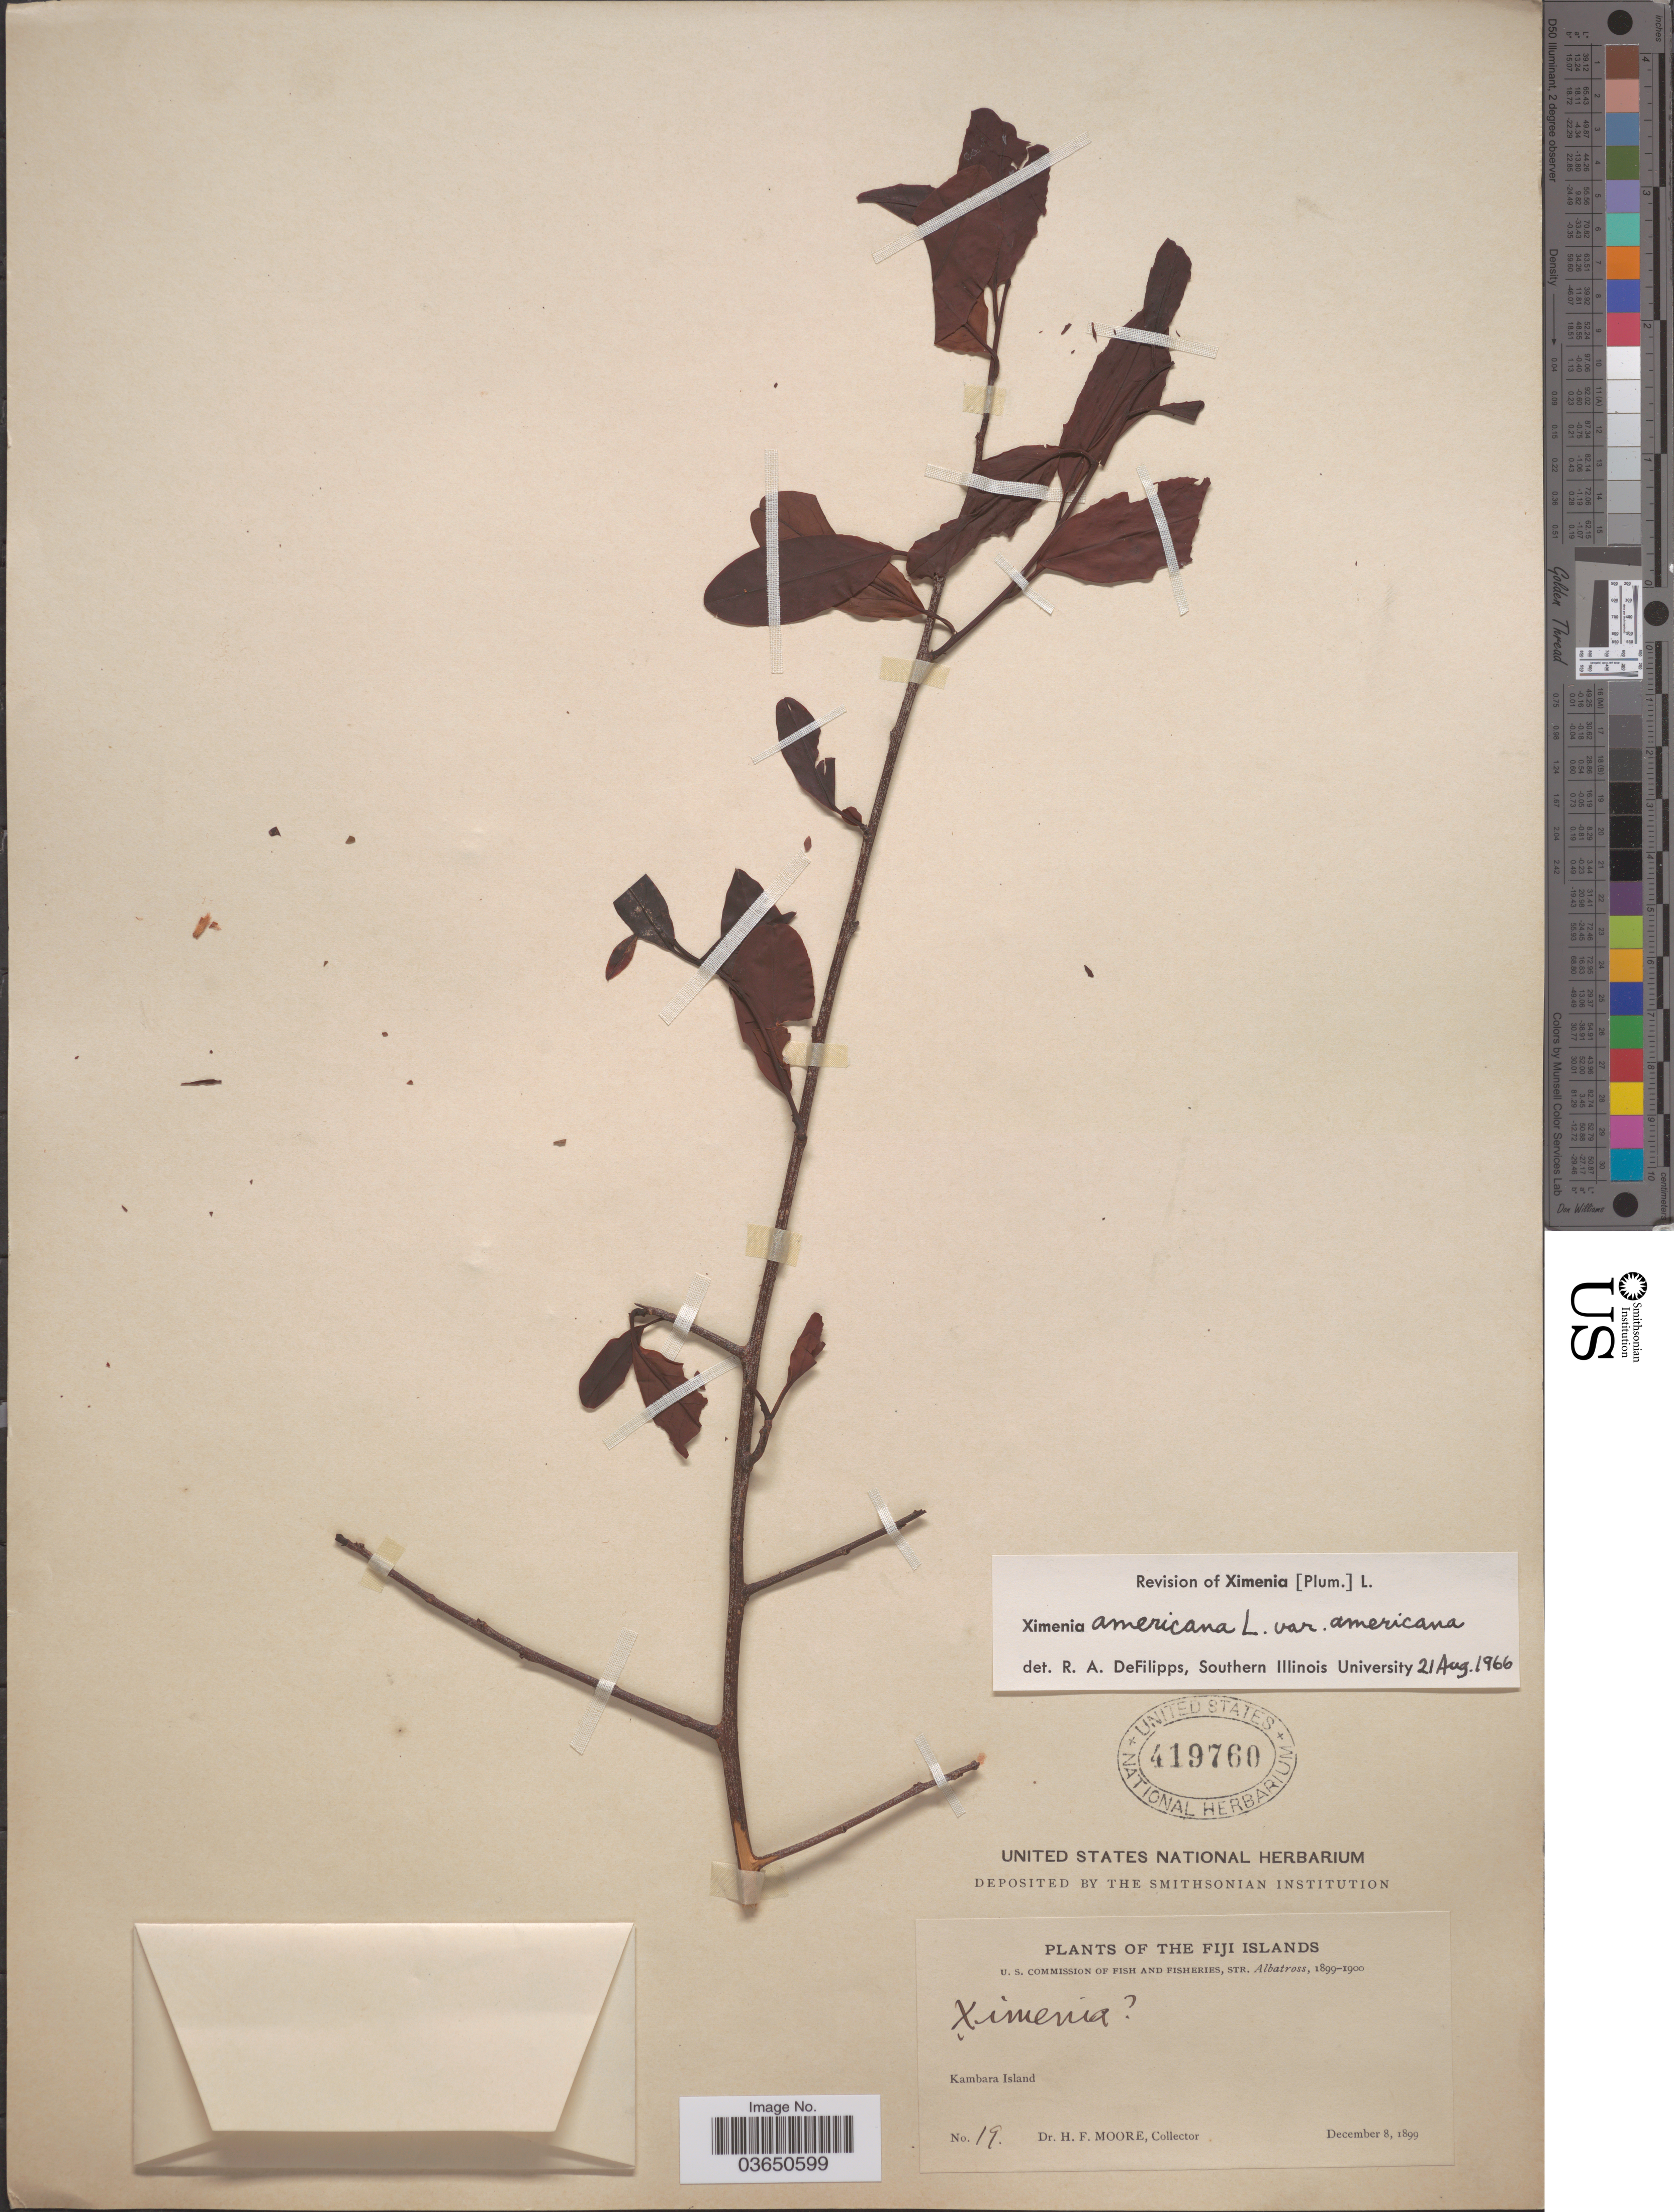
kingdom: Plantae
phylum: Tracheophyta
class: Magnoliopsida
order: Santalales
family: Ximeniaceae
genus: Ximenia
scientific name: Ximenia americana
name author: L.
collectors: H. F. Moore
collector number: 19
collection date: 1899-12-08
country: Fiji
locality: Kambara Island.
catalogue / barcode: US 419760